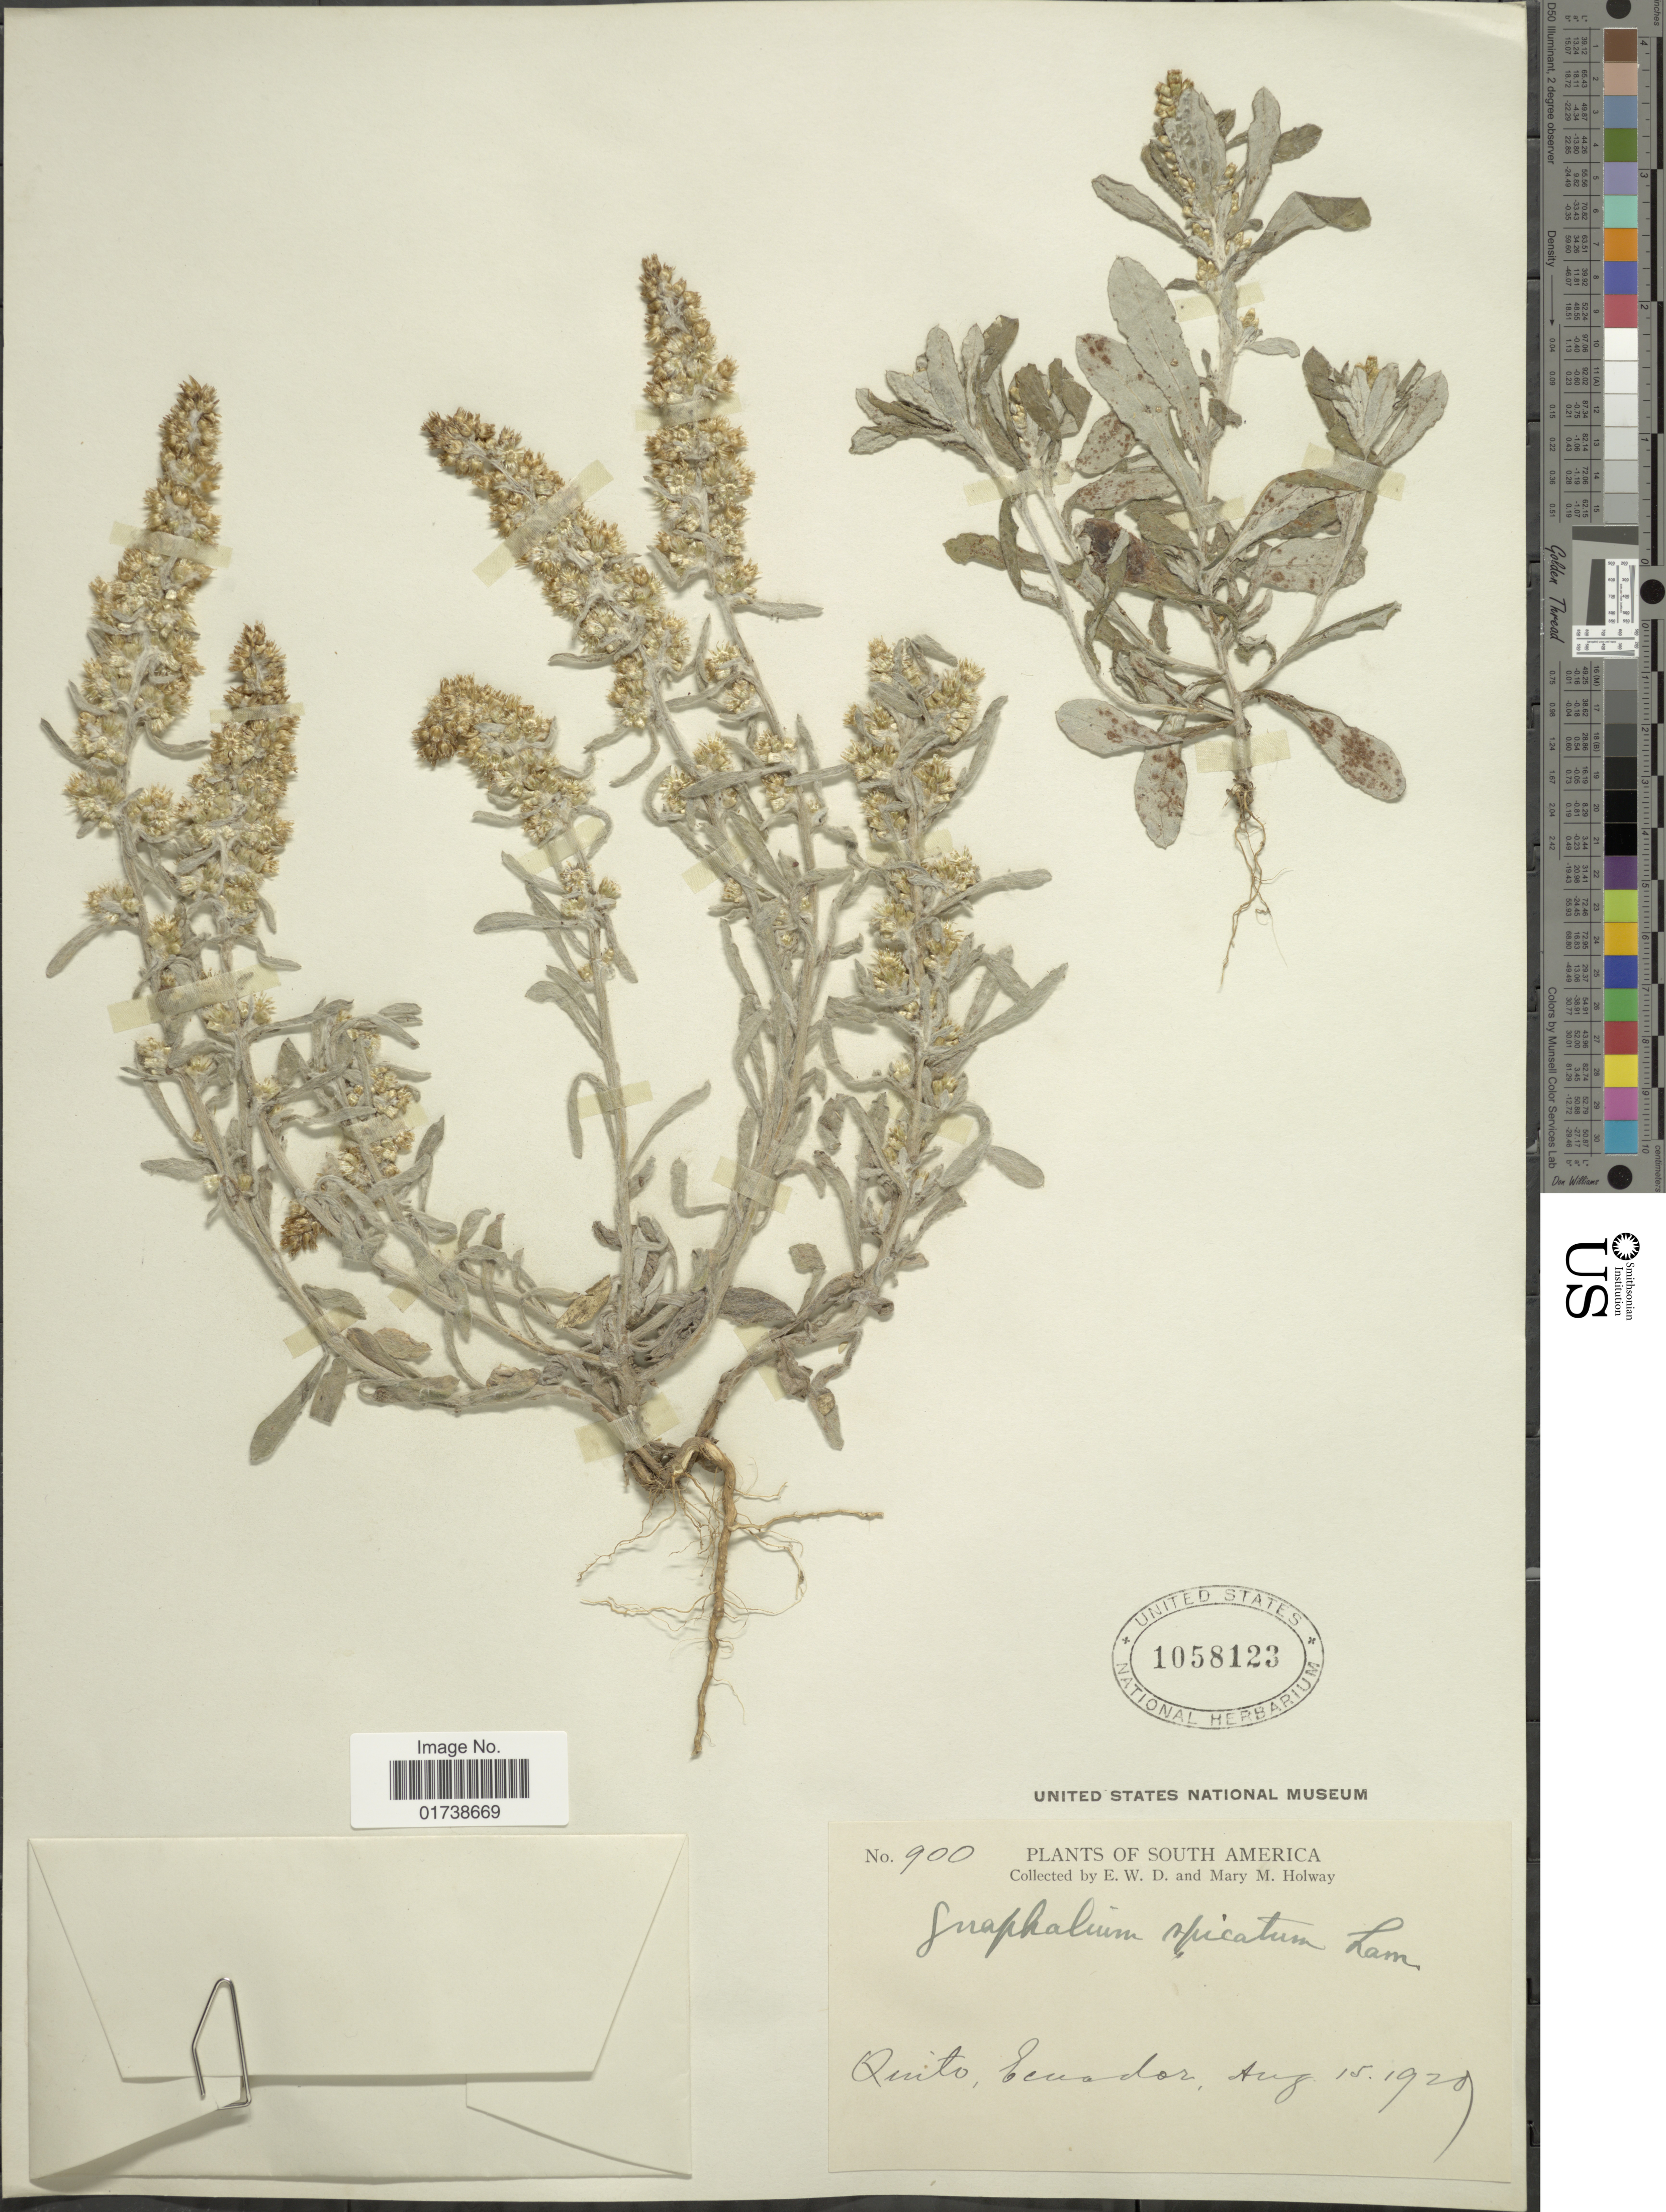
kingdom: Plantae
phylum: Tracheophyta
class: Magnoliopsida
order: Asterales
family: Asteraceae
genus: Gamochaeta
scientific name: Gamochaeta spicata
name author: (Lam.) Cabrera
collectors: E. W. D. Holway & M. M. Holway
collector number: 900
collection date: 1929-08-15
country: Ecuador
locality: Quito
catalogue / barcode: US 1058123